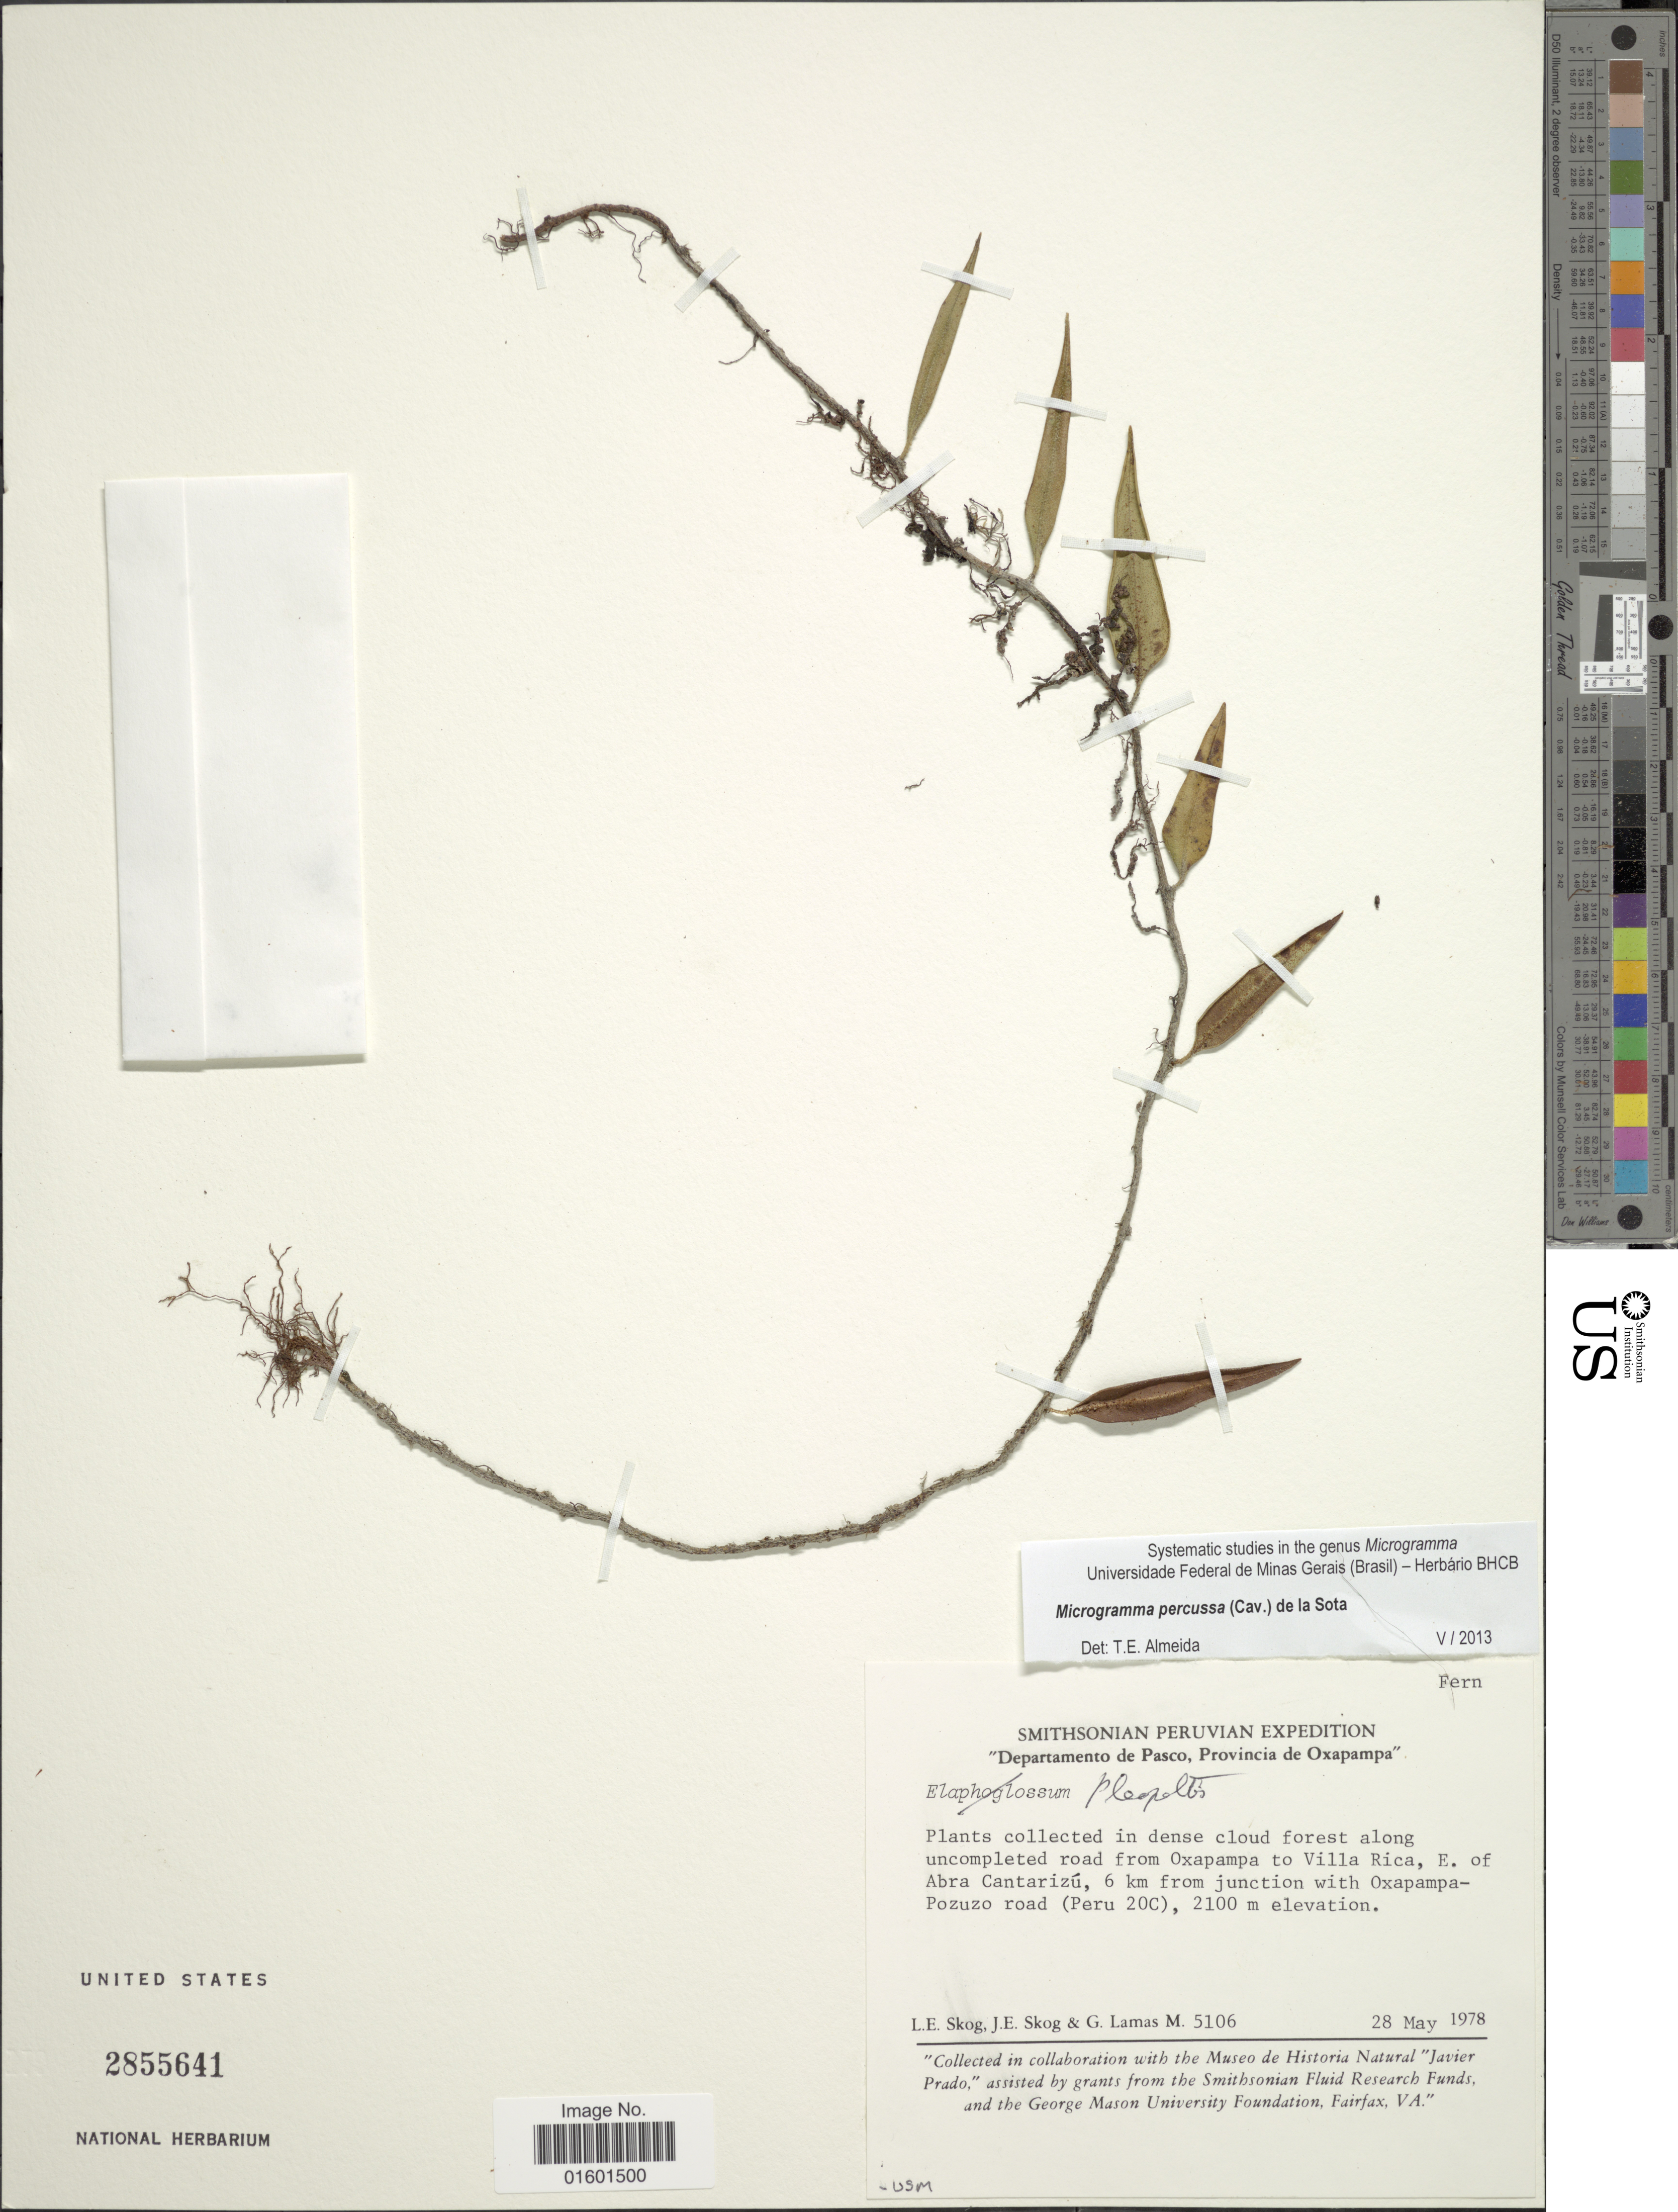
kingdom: Plantae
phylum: Tracheophyta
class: Polypodiopsida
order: Polypodiales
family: Polypodiaceae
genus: Microgramma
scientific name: Microgramma percussa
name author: (Cav.) de la Sota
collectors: L. E. Skog, J. E. Skog & G. Lamas M.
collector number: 5106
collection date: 1978-05-28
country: Peru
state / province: Pasco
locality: Provincia de Oxapampa, Plants collected in dense cloud forest along uncompleted road from Oxapampa to Villa Rica, E. of Abra Canatrizu, 6 km from junction with Oxapampa-Pozuzo road (Peru 20C)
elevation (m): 2100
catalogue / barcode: US 2855641